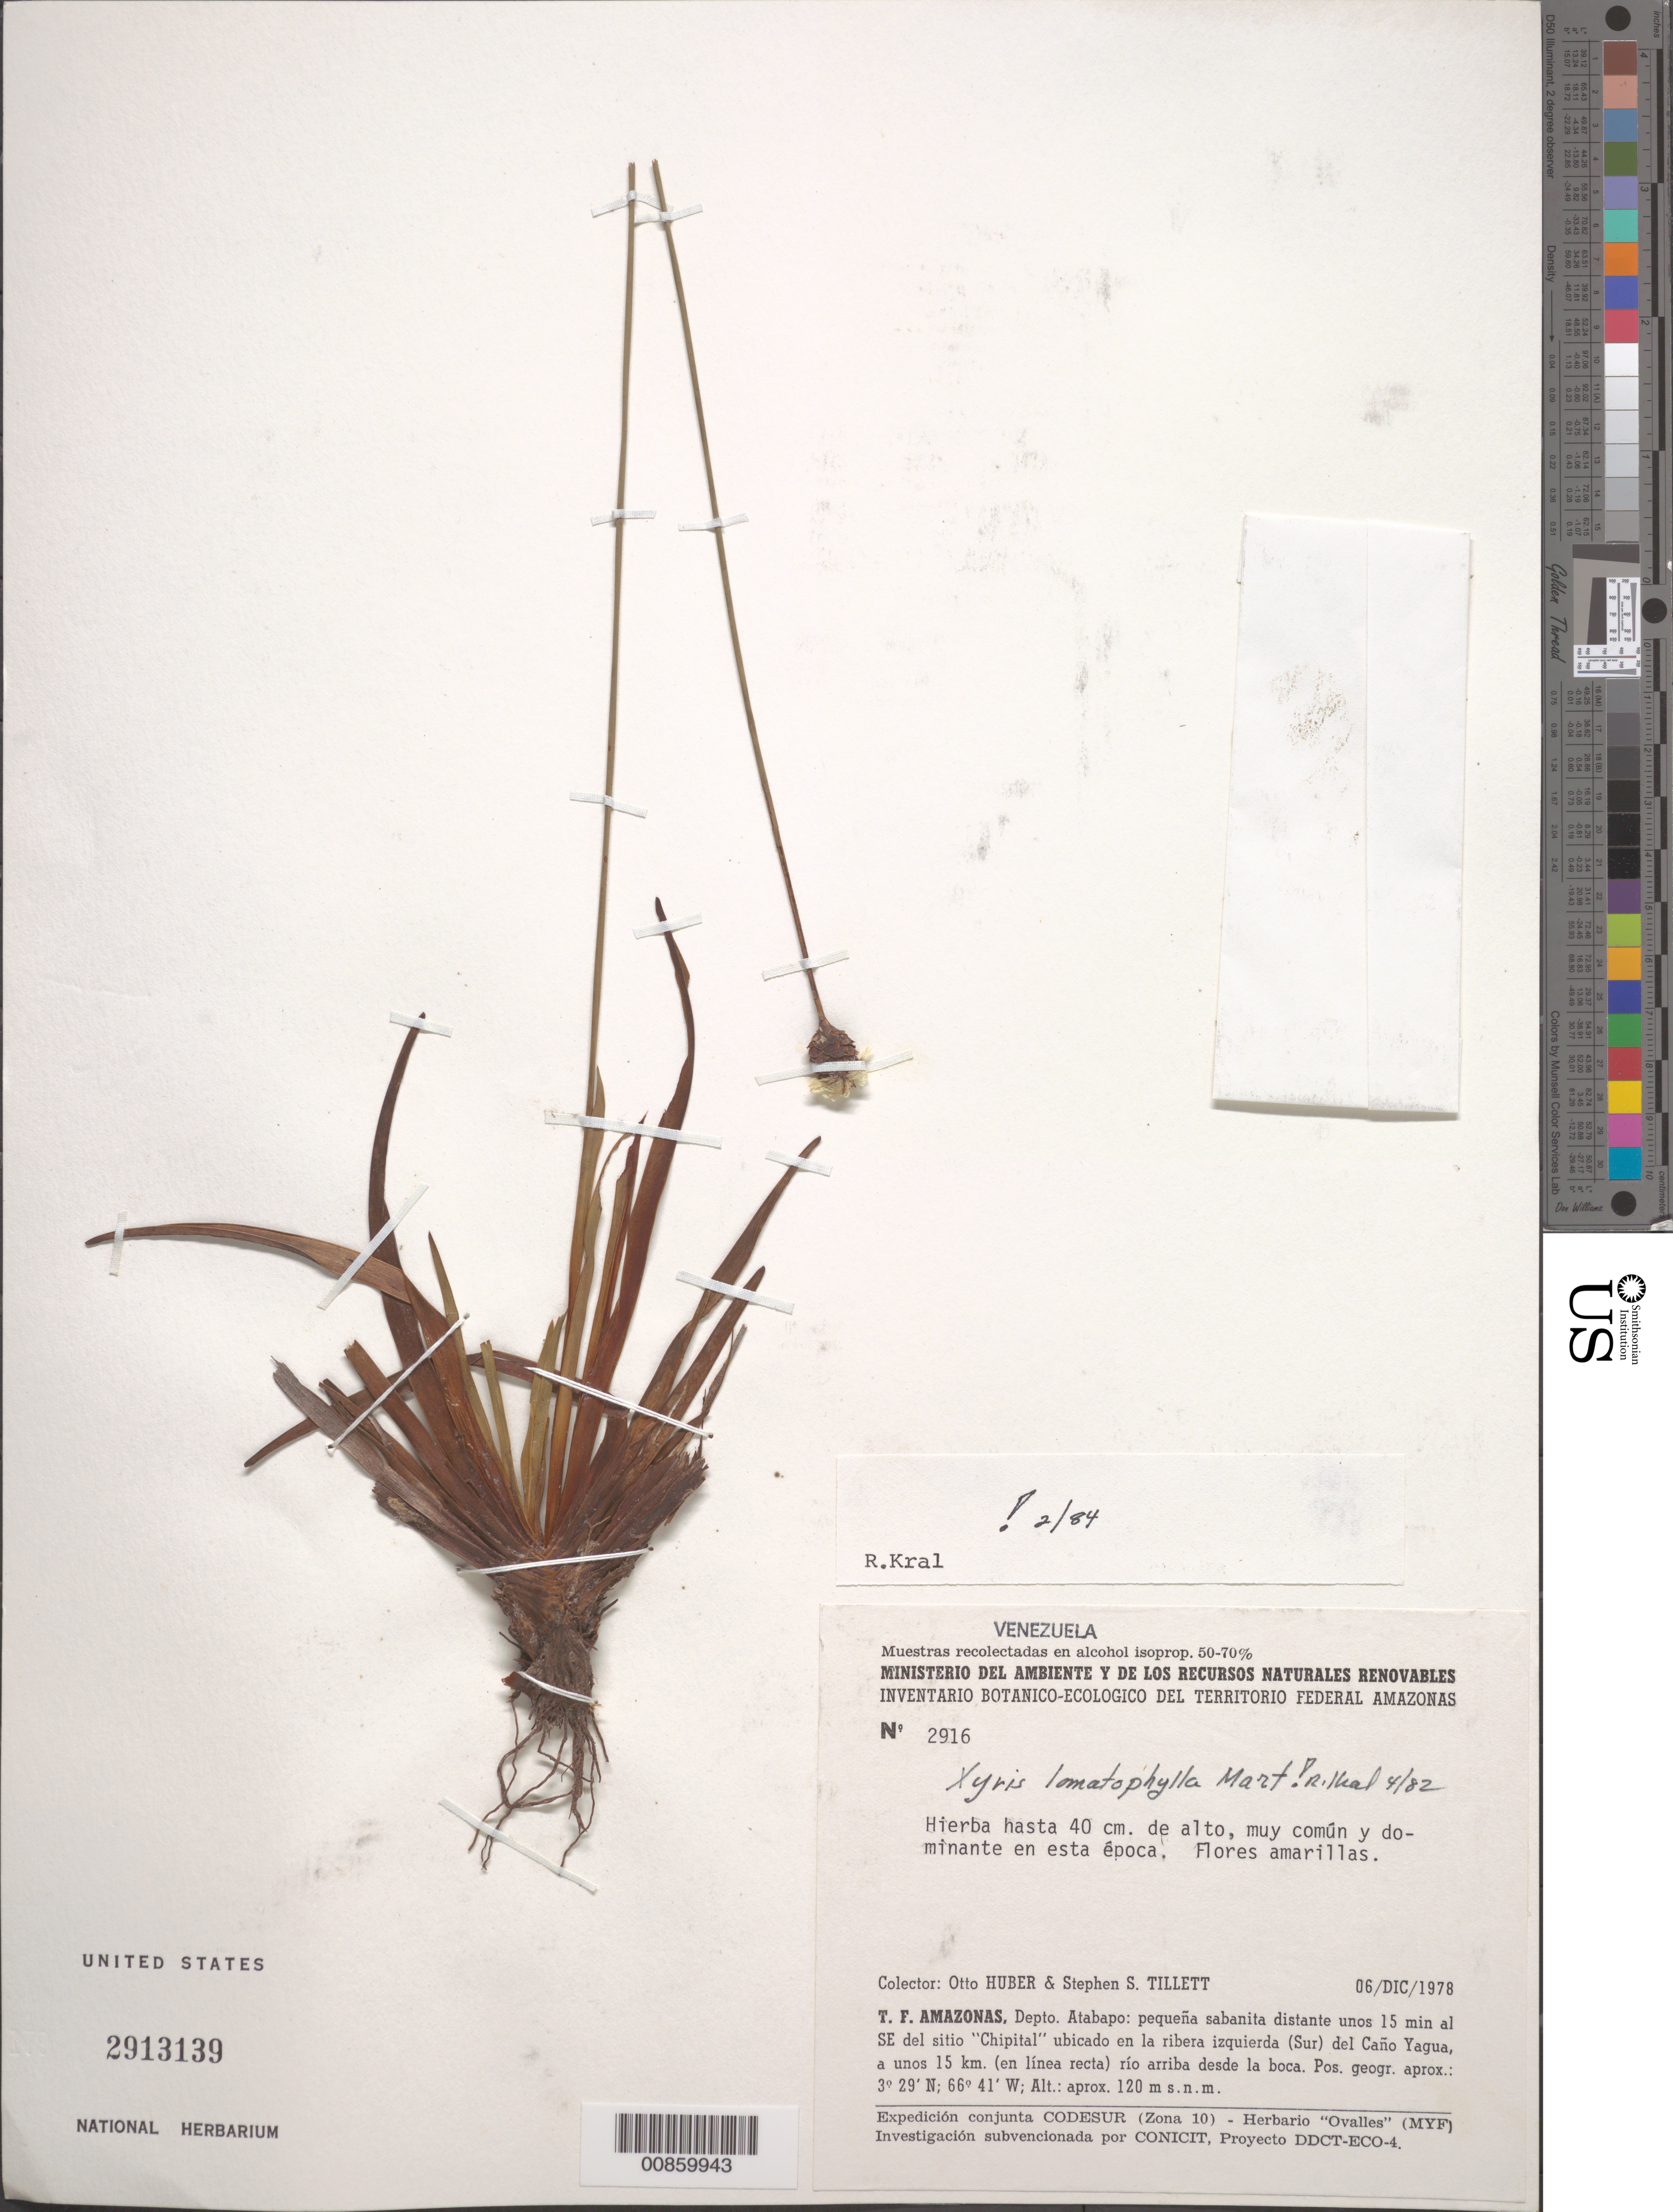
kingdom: Plantae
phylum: Tracheophyta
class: Liliopsida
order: Poales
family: Xyridaceae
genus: Xyris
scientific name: Xyris lomatophylla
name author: Mart.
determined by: Kral, Robert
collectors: O. Huber & S. S. Tillett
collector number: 2916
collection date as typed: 6-Dec-78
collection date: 1978-12-06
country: Venezuela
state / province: Amazonas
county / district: Atabapo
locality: Caño Yagua, en la ribera izquierda ( Sur), 15 min SE del sitio "Chipital"; 15 km (en línea recta) río arriba desde la boca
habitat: Sabanita.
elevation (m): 120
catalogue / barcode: US 2913139